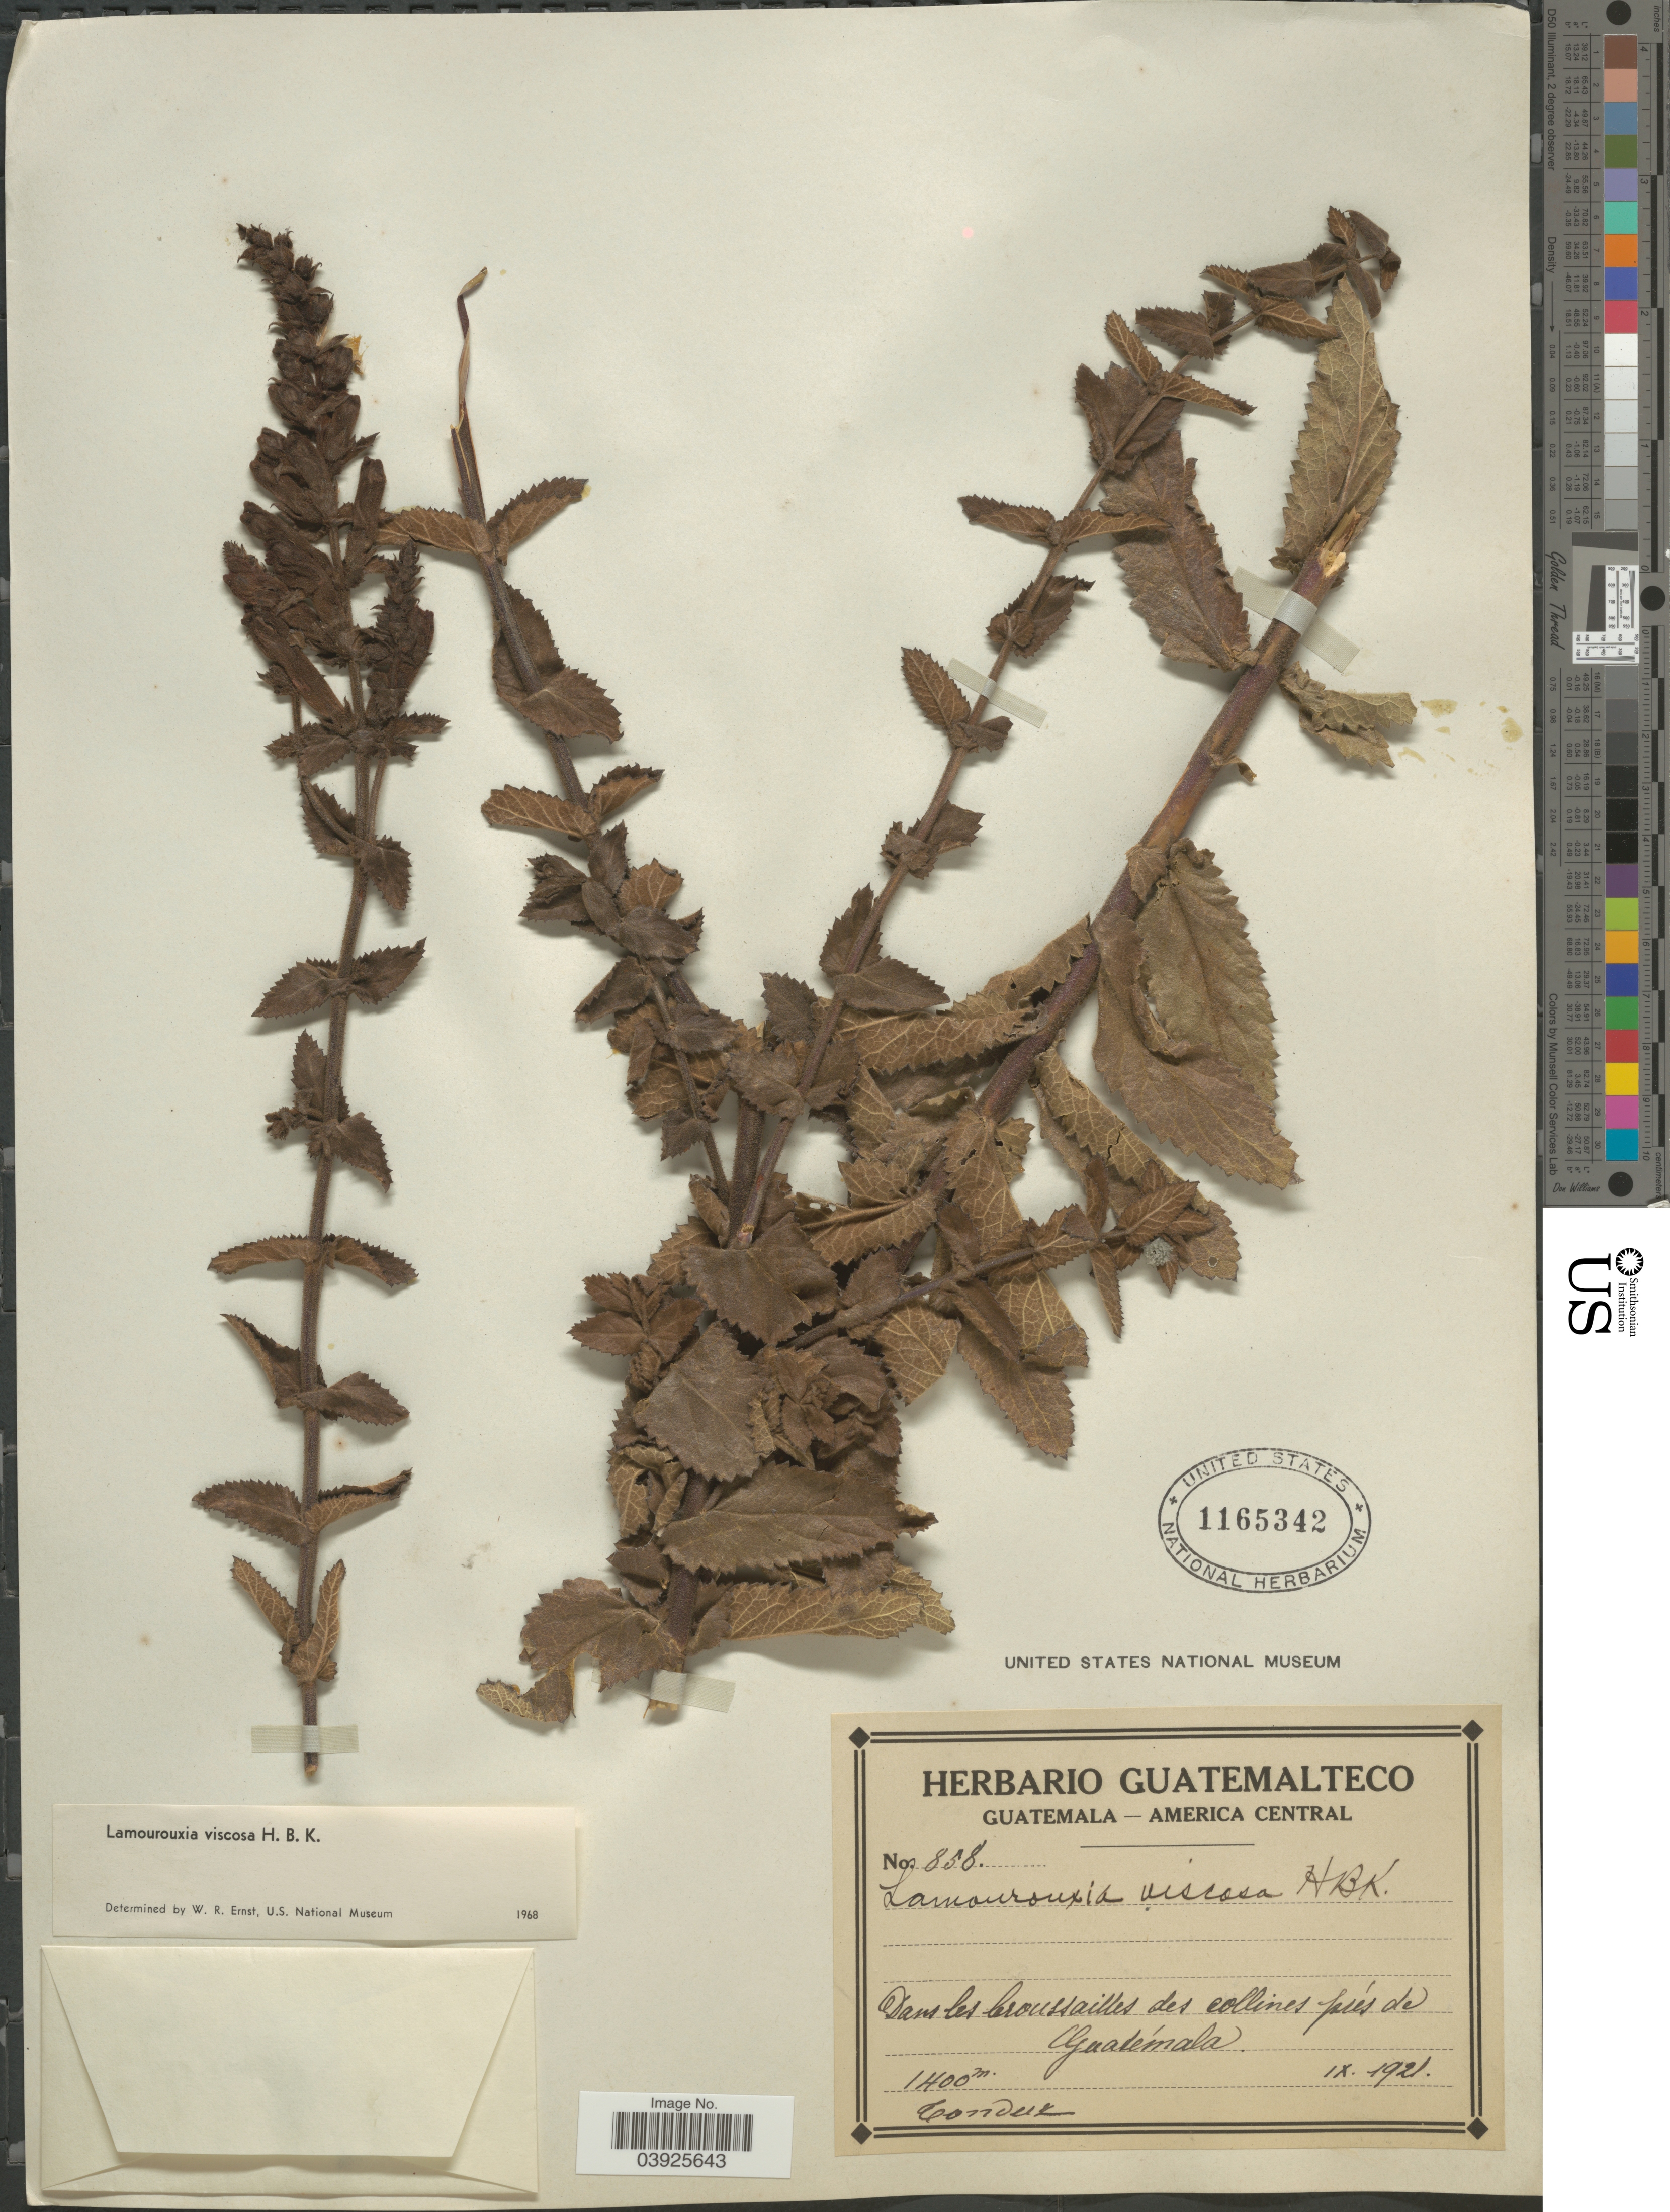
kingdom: Plantae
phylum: Tracheophyta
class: Magnoliopsida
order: Lamiales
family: Orobanchaceae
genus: Lamourouxia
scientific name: Lamourouxia viscosa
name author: Kunth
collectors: Tonduz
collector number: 858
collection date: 1921-09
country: Guatemala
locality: Dans les broussailles des collines prés de Guatémala.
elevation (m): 1400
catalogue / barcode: US 1165342